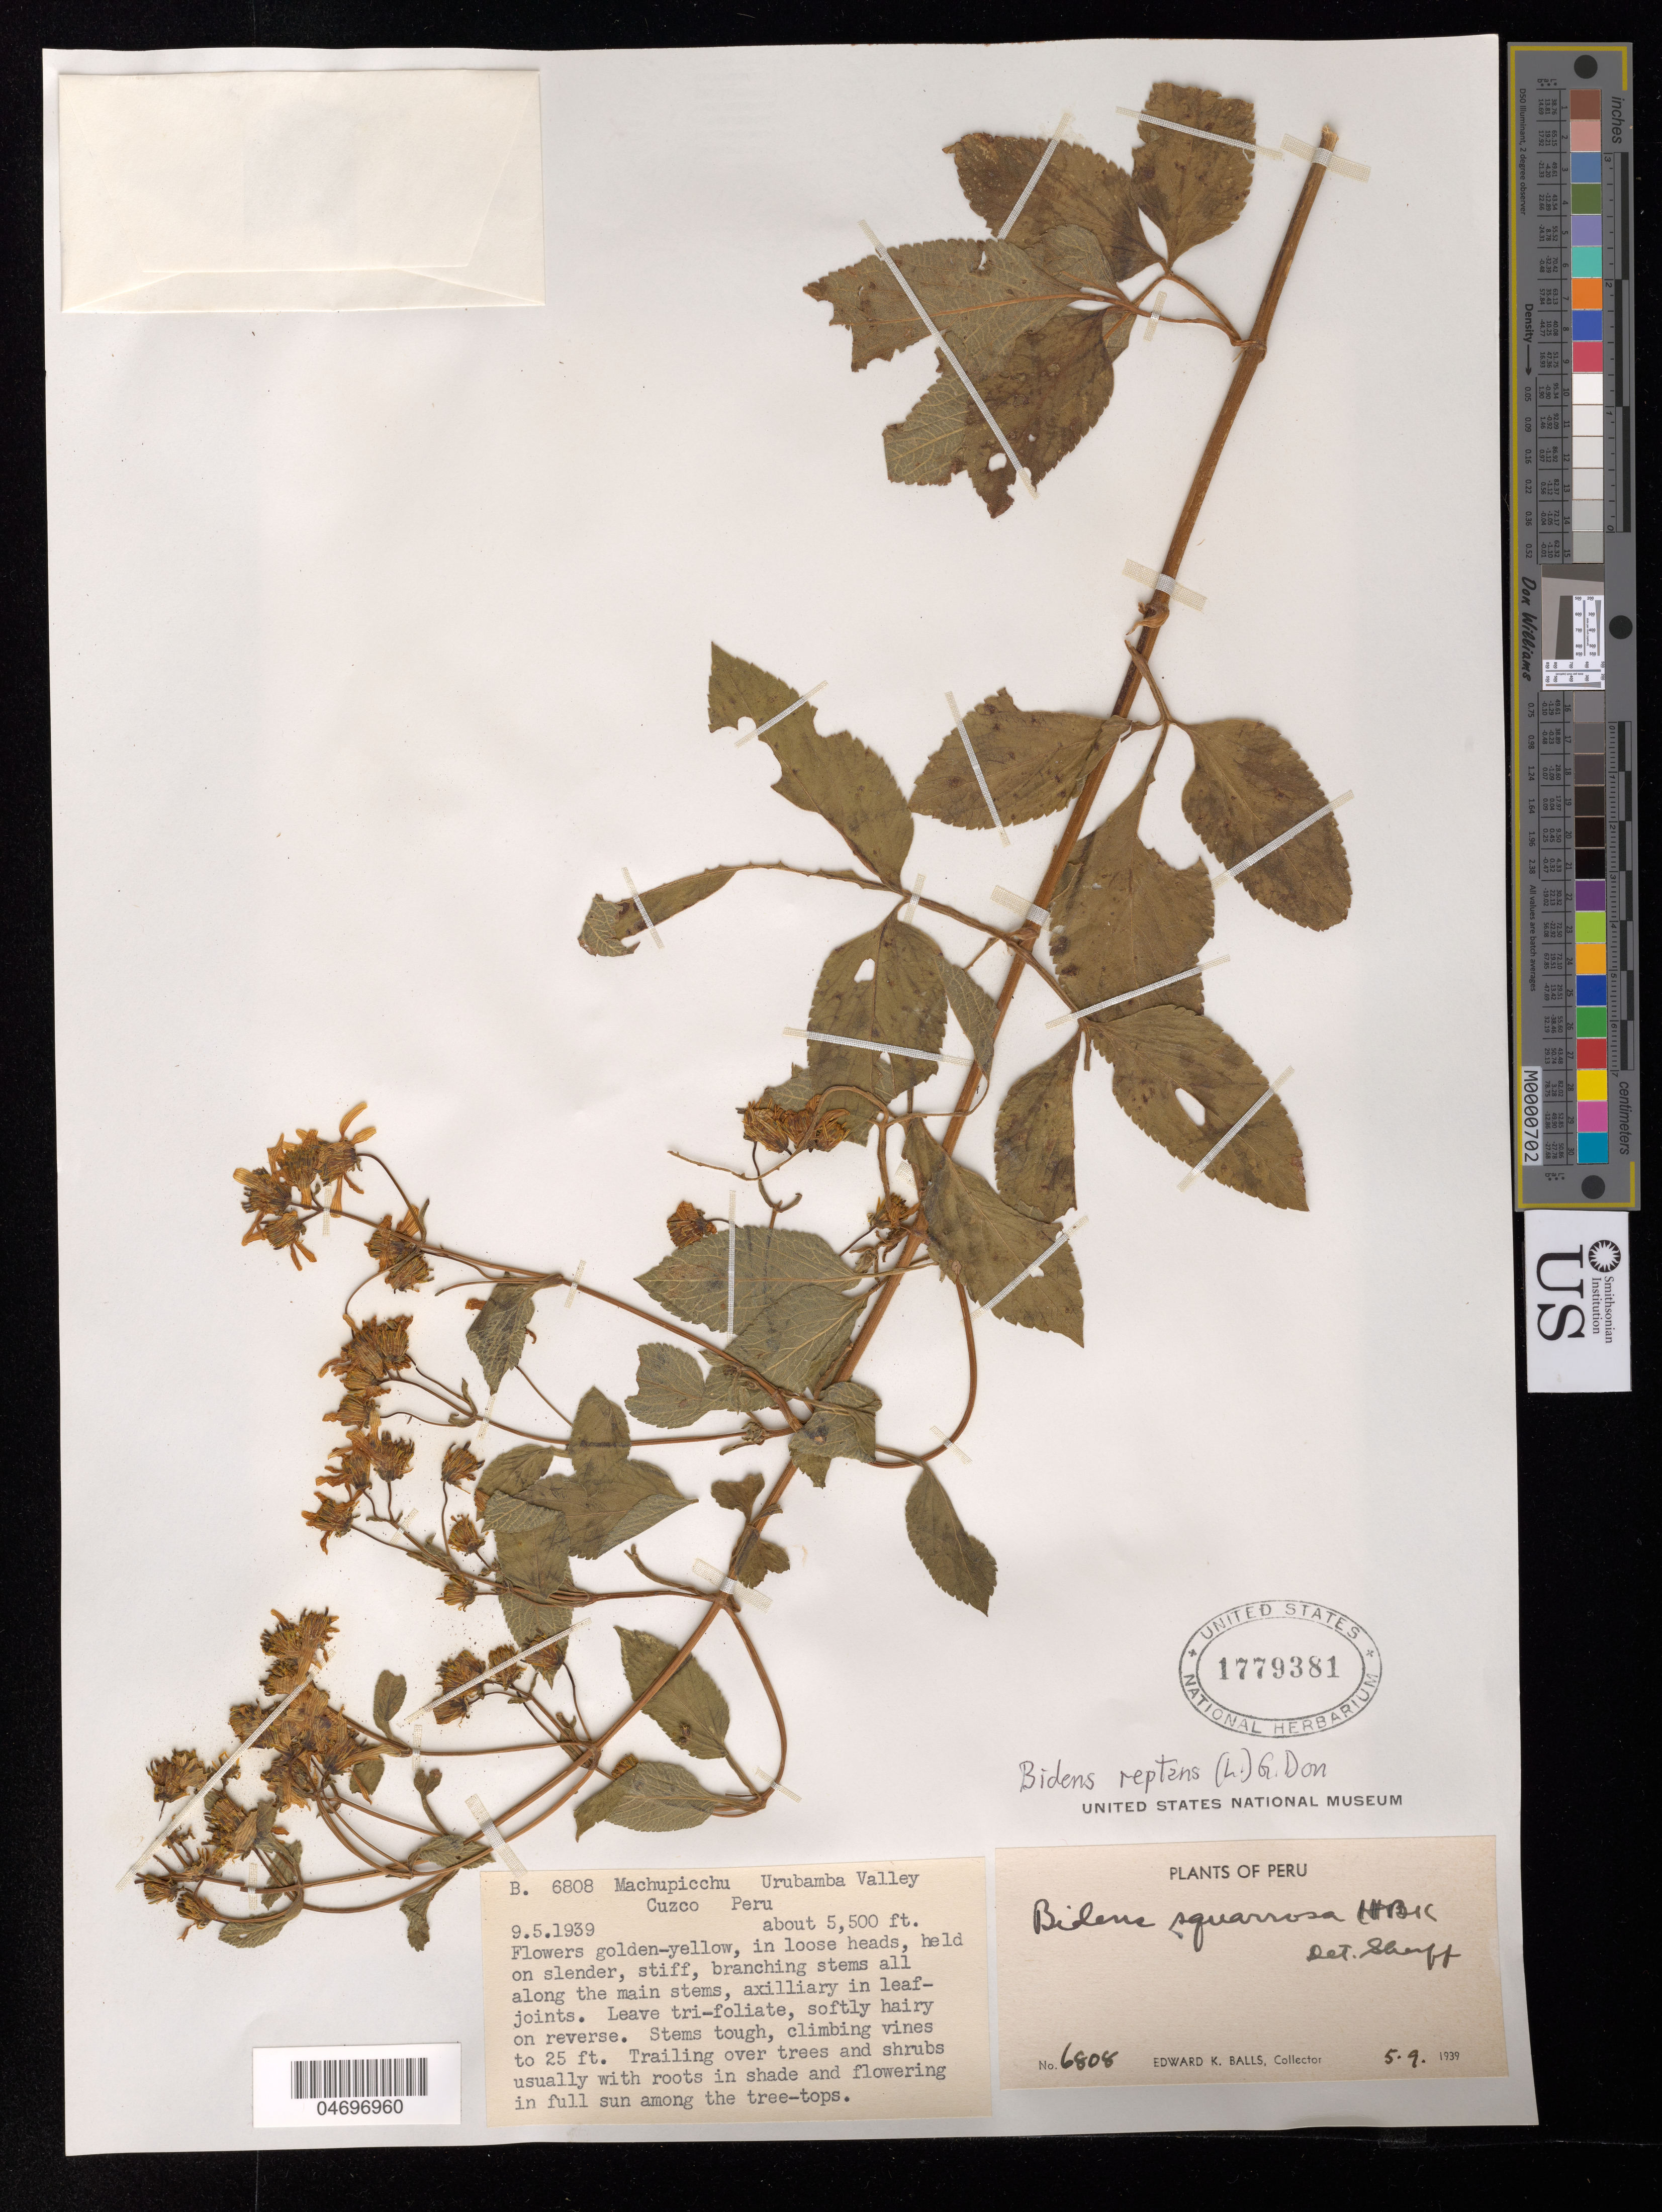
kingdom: Plantae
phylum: Tracheophyta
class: Magnoliopsida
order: Asterales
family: Asteraceae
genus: Bidens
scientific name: Bidens reptans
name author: (L.) G. Don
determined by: Robinson, Harold E., (US)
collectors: E. K. Balls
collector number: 6808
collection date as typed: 05 Sep 1939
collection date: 1939-09-05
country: Peru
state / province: Cusco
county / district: Urubamba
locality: Machupicchu, Urubamba Valley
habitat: Trailing over trees and shrubs usually with roots in shade and flowering in full sun among the tree-tops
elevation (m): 1678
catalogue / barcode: US 1779381